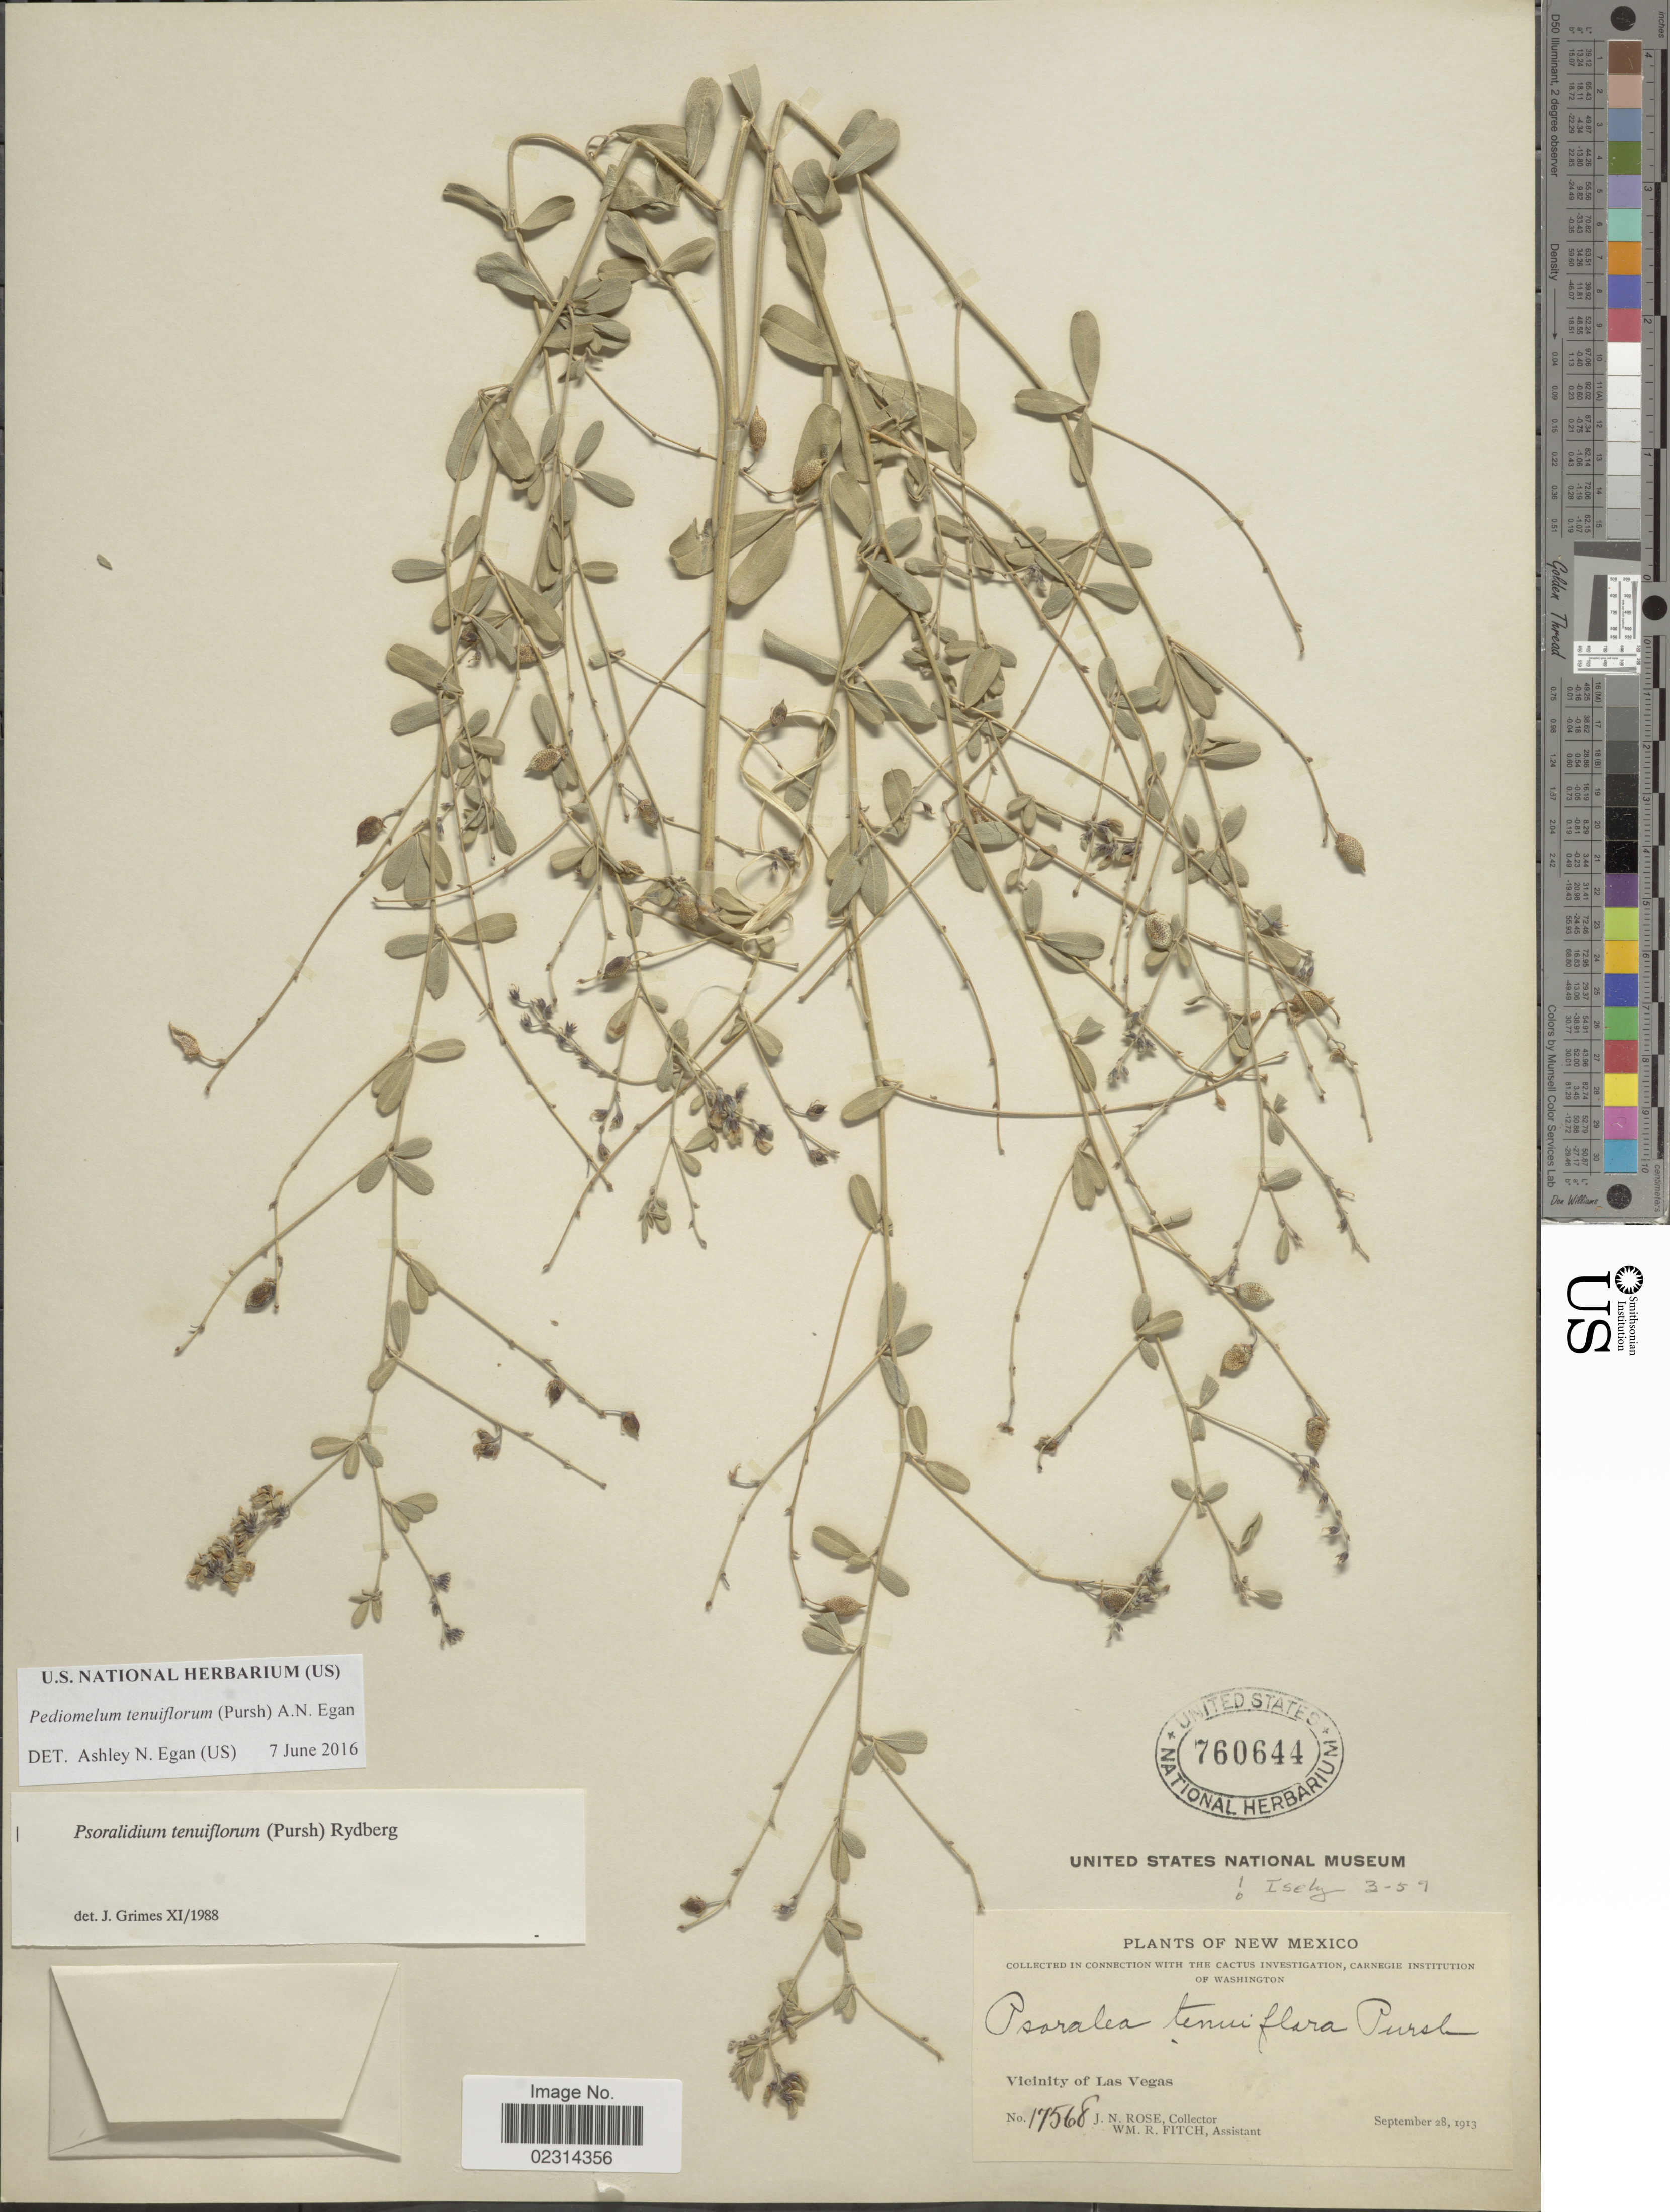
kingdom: Plantae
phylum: Tracheophyta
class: Magnoliopsida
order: Fabales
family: Fabaceae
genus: Psoralidium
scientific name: Psoralidium tenuiflorum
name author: (Pursh) Rydb.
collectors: J. N. Rose & W. R. Fitch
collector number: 17568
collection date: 1913-09-28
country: United States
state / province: New Mexico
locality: Vicinity of Las Vegas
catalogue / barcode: US 760644